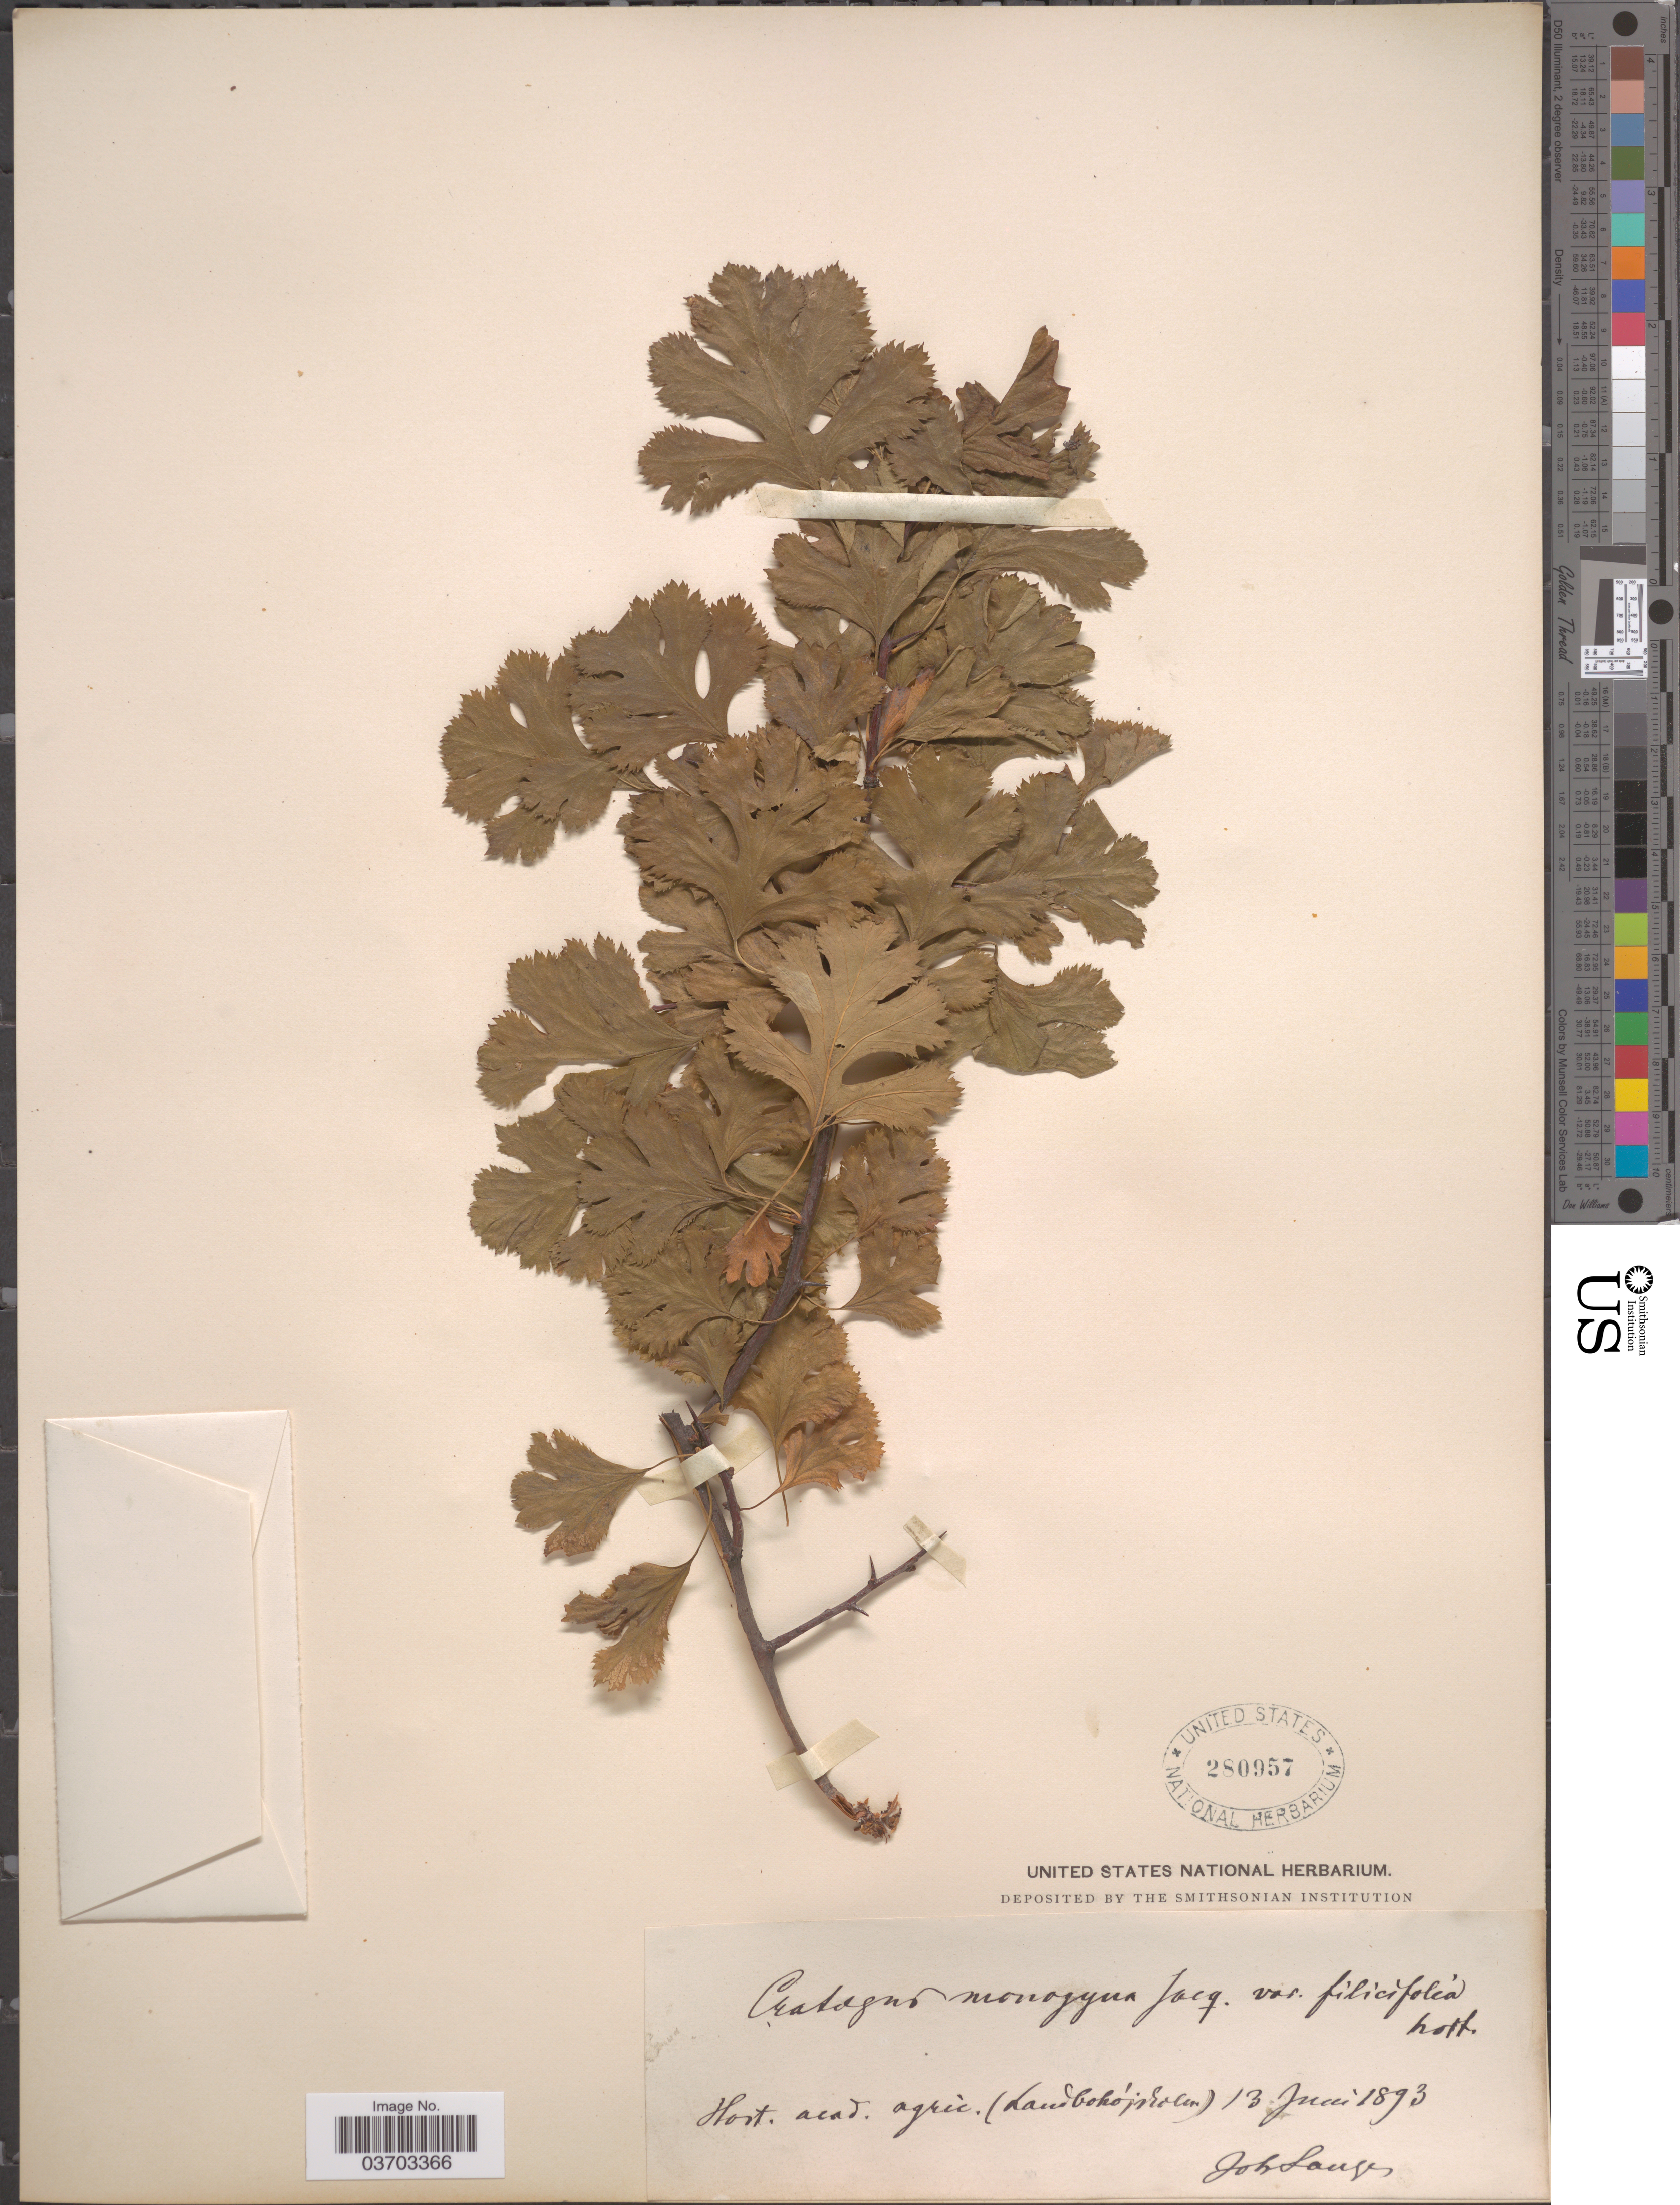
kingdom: Plantae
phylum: Tracheophyta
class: Magnoliopsida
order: Rosales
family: Rosaceae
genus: Crataegus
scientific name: Crataegus monogyna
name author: Lindin.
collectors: J. M. C. Lange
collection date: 1893-06-13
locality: Hort. acad. agric. (Landbohójdolen [interpreted]).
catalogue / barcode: US 280957